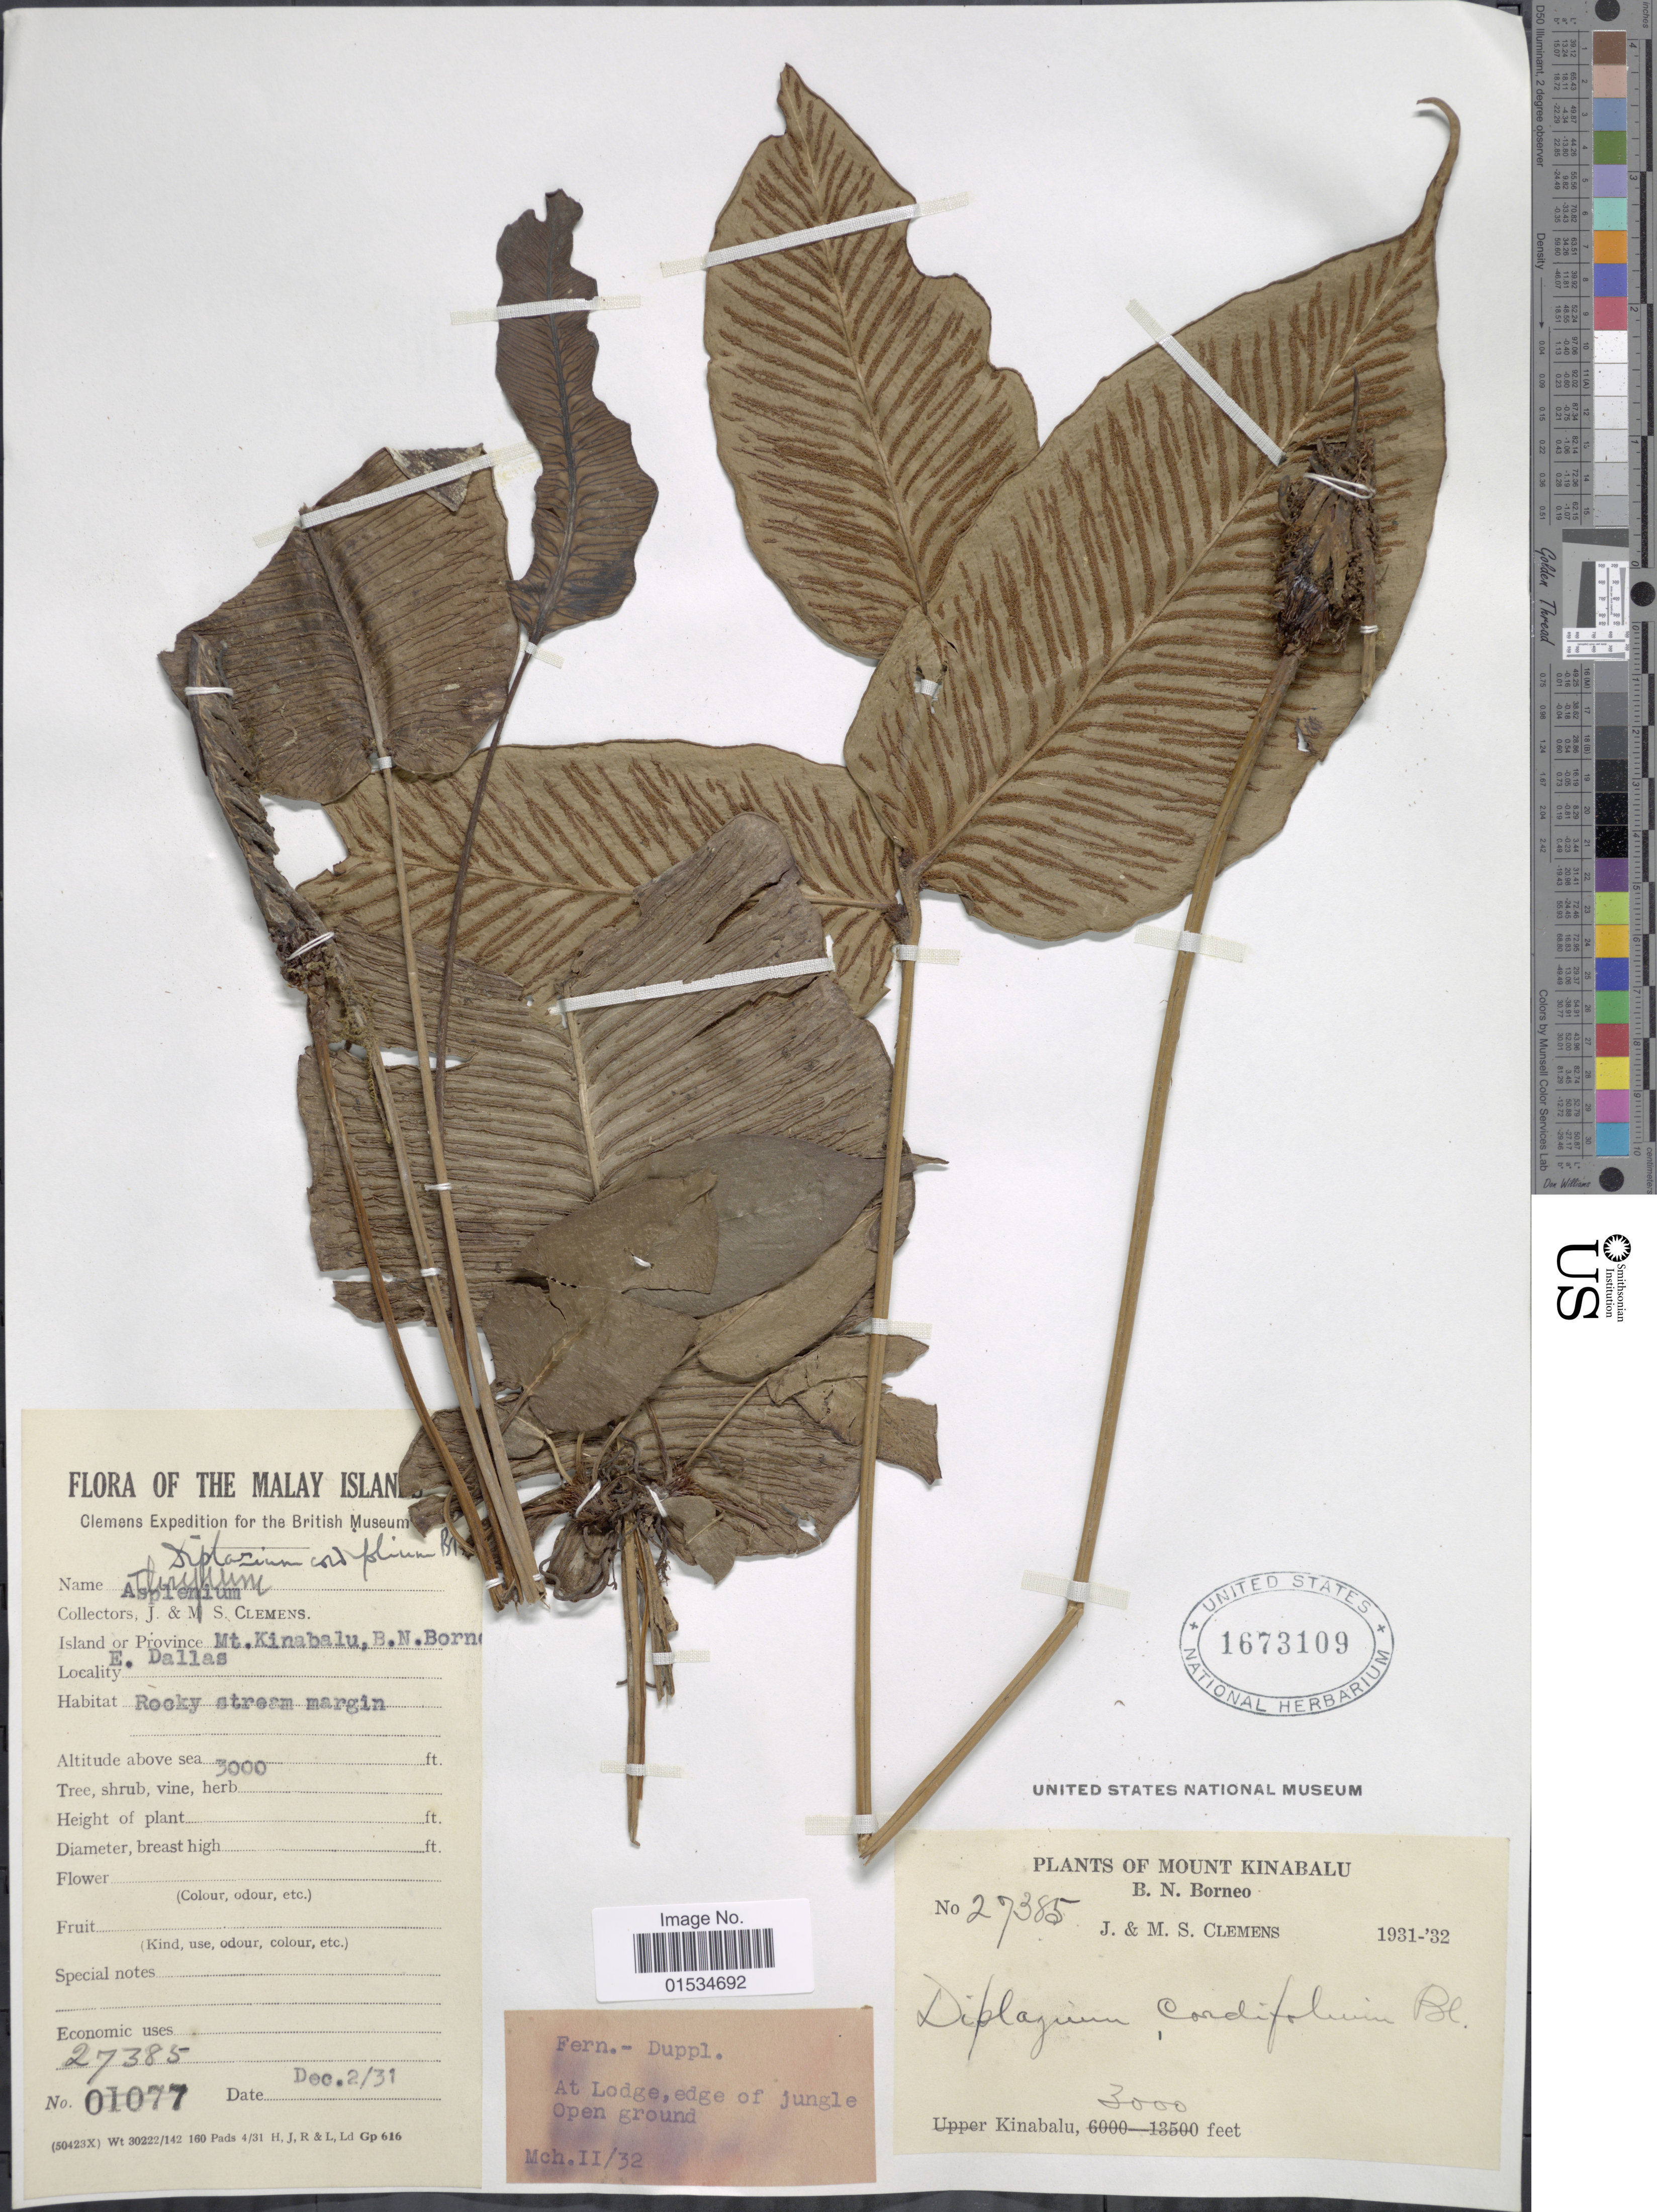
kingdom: Plantae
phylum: Tracheophyta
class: Polypodiopsida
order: Polypodiales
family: Athyriaceae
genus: Diplazium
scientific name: Diplazium cordifolium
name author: Blume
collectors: J. Clemens & M. S. Clemens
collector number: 27385/01077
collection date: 1931/1932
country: Malaysia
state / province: Sabah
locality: Mount Kinabalu, B.N. Borneo, E. Dallas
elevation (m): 914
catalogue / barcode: US 1673109